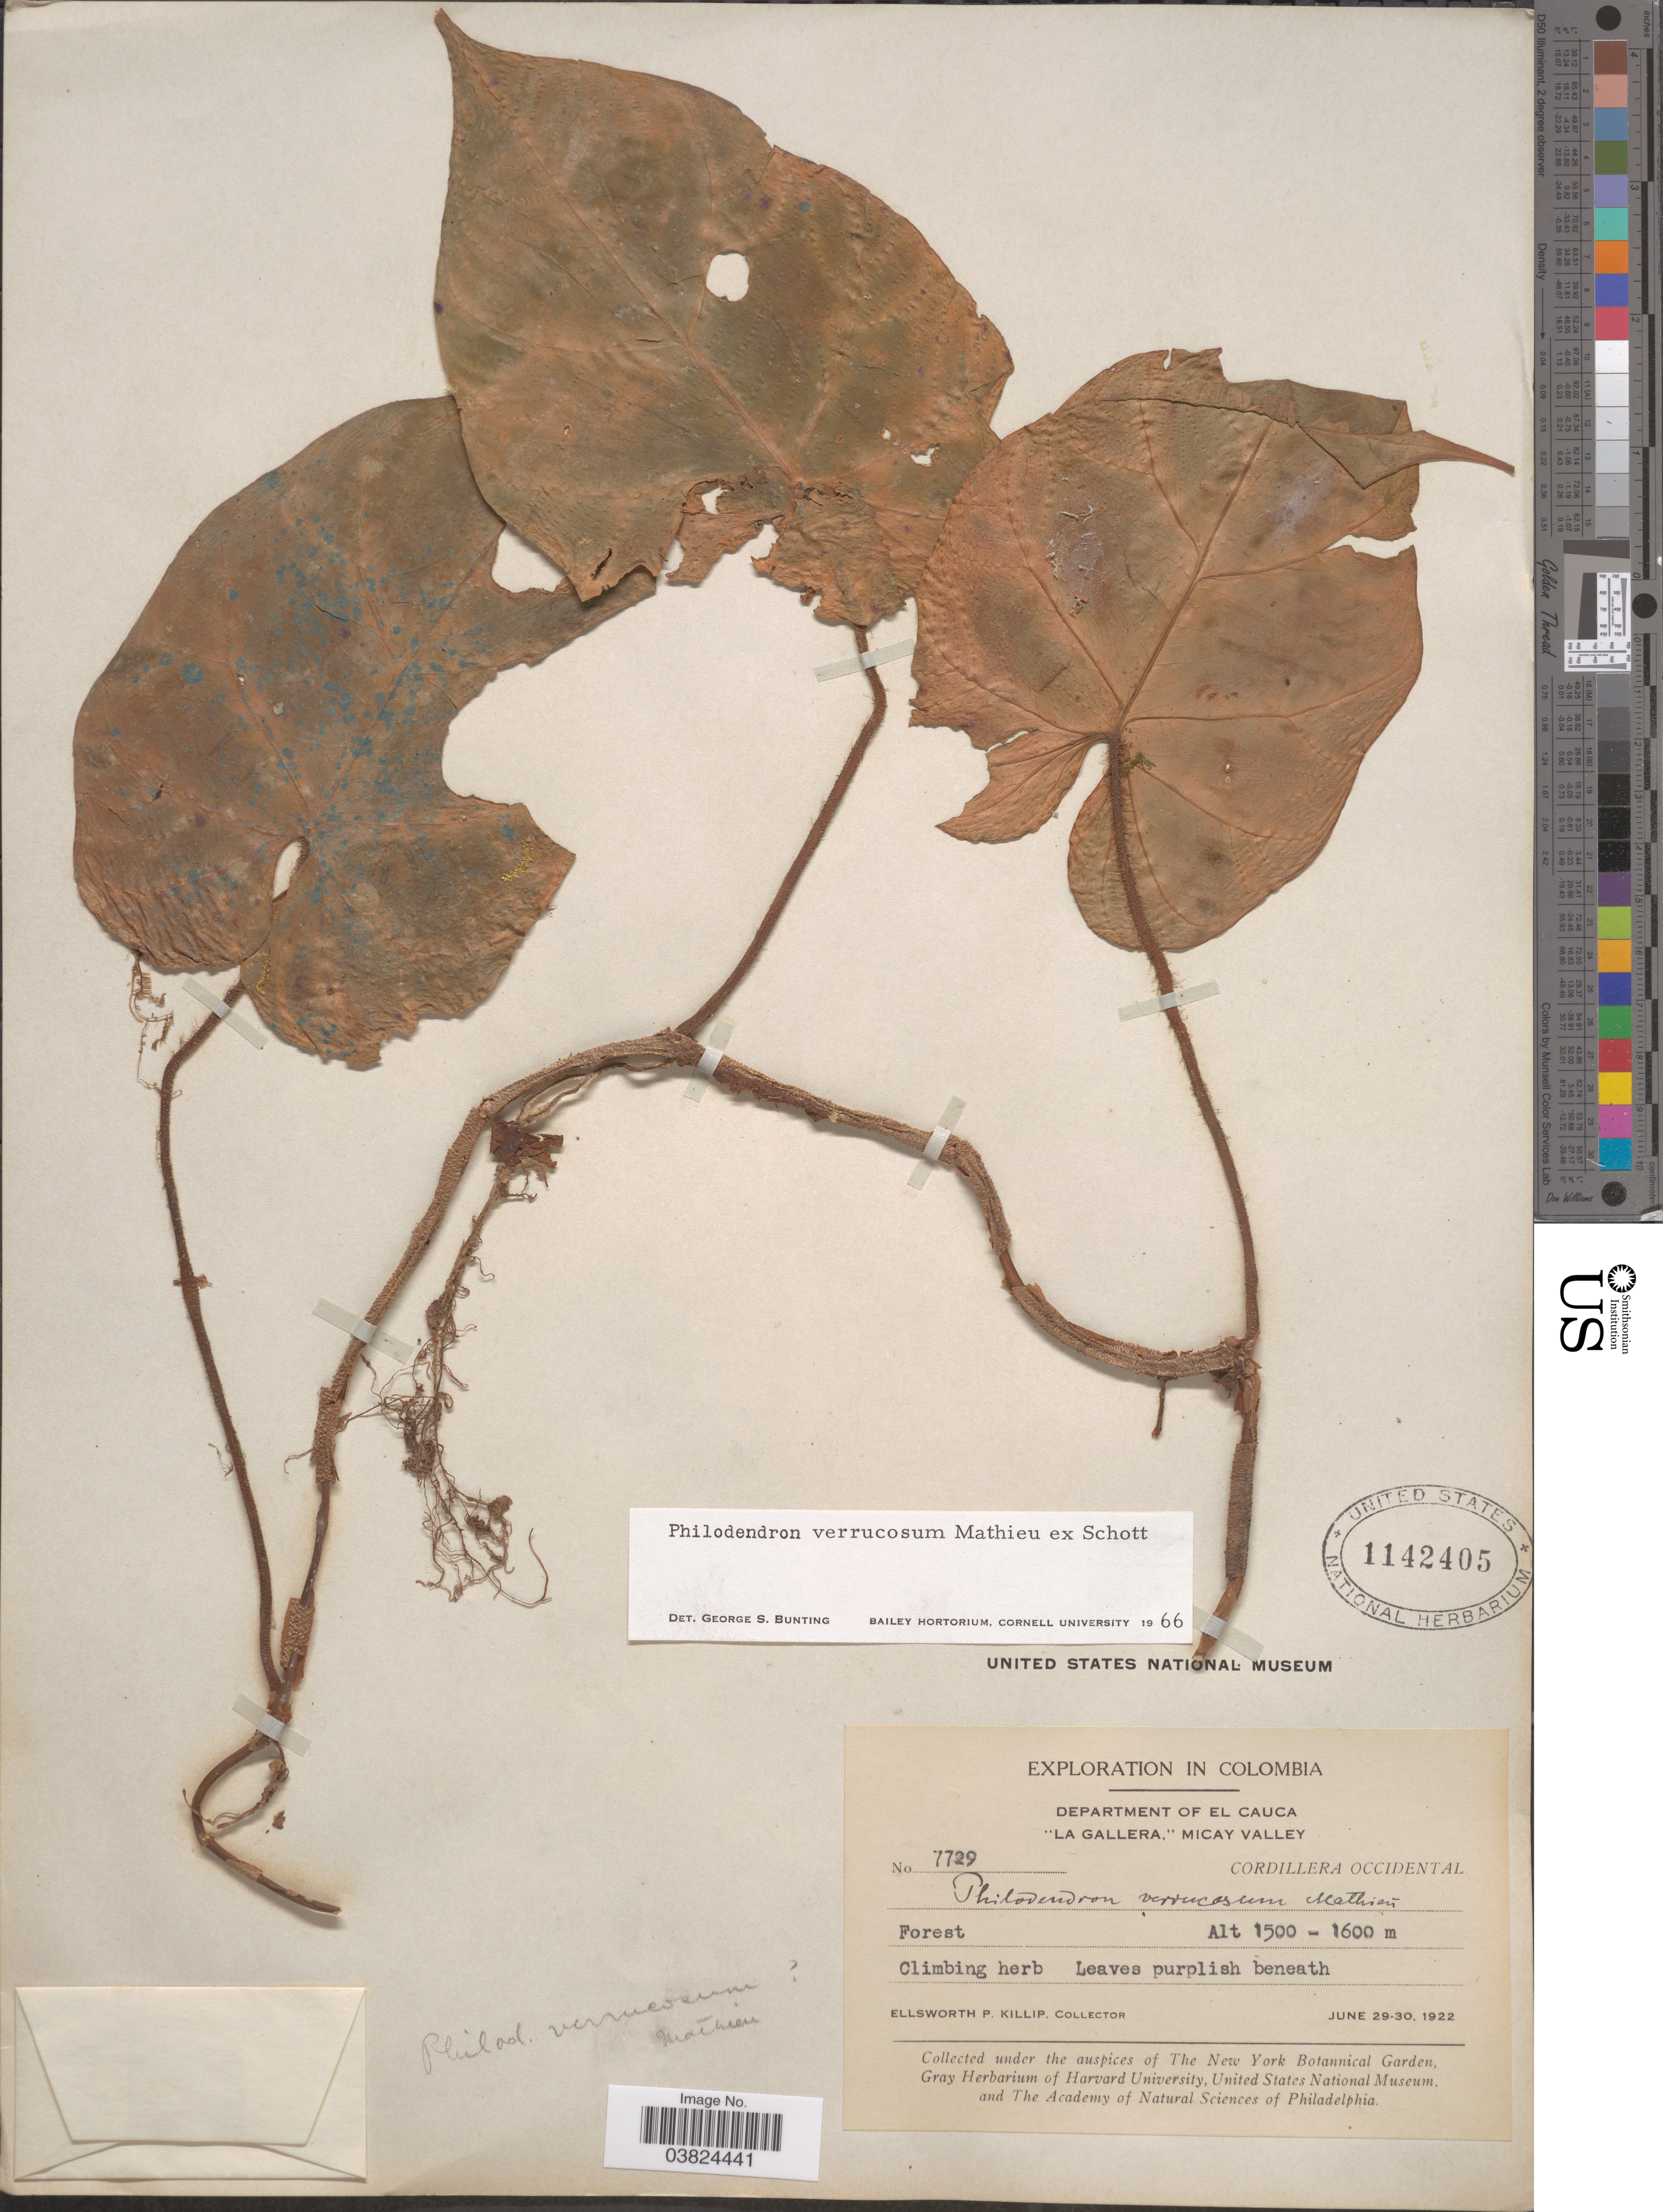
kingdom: Plantae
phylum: Tracheophyta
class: Liliopsida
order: Alismatales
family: Araceae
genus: Philodendron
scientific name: Philodendron verrucosum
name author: L. Mathieu ex Schott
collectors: E. P. Killip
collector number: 7729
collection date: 1922-06-29/1922-06-30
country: Colombia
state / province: Cauca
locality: Department of El Cauca. "La Gallera," Micay Valley. Cordillera Occidental.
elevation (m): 1500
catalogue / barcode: US 1142405